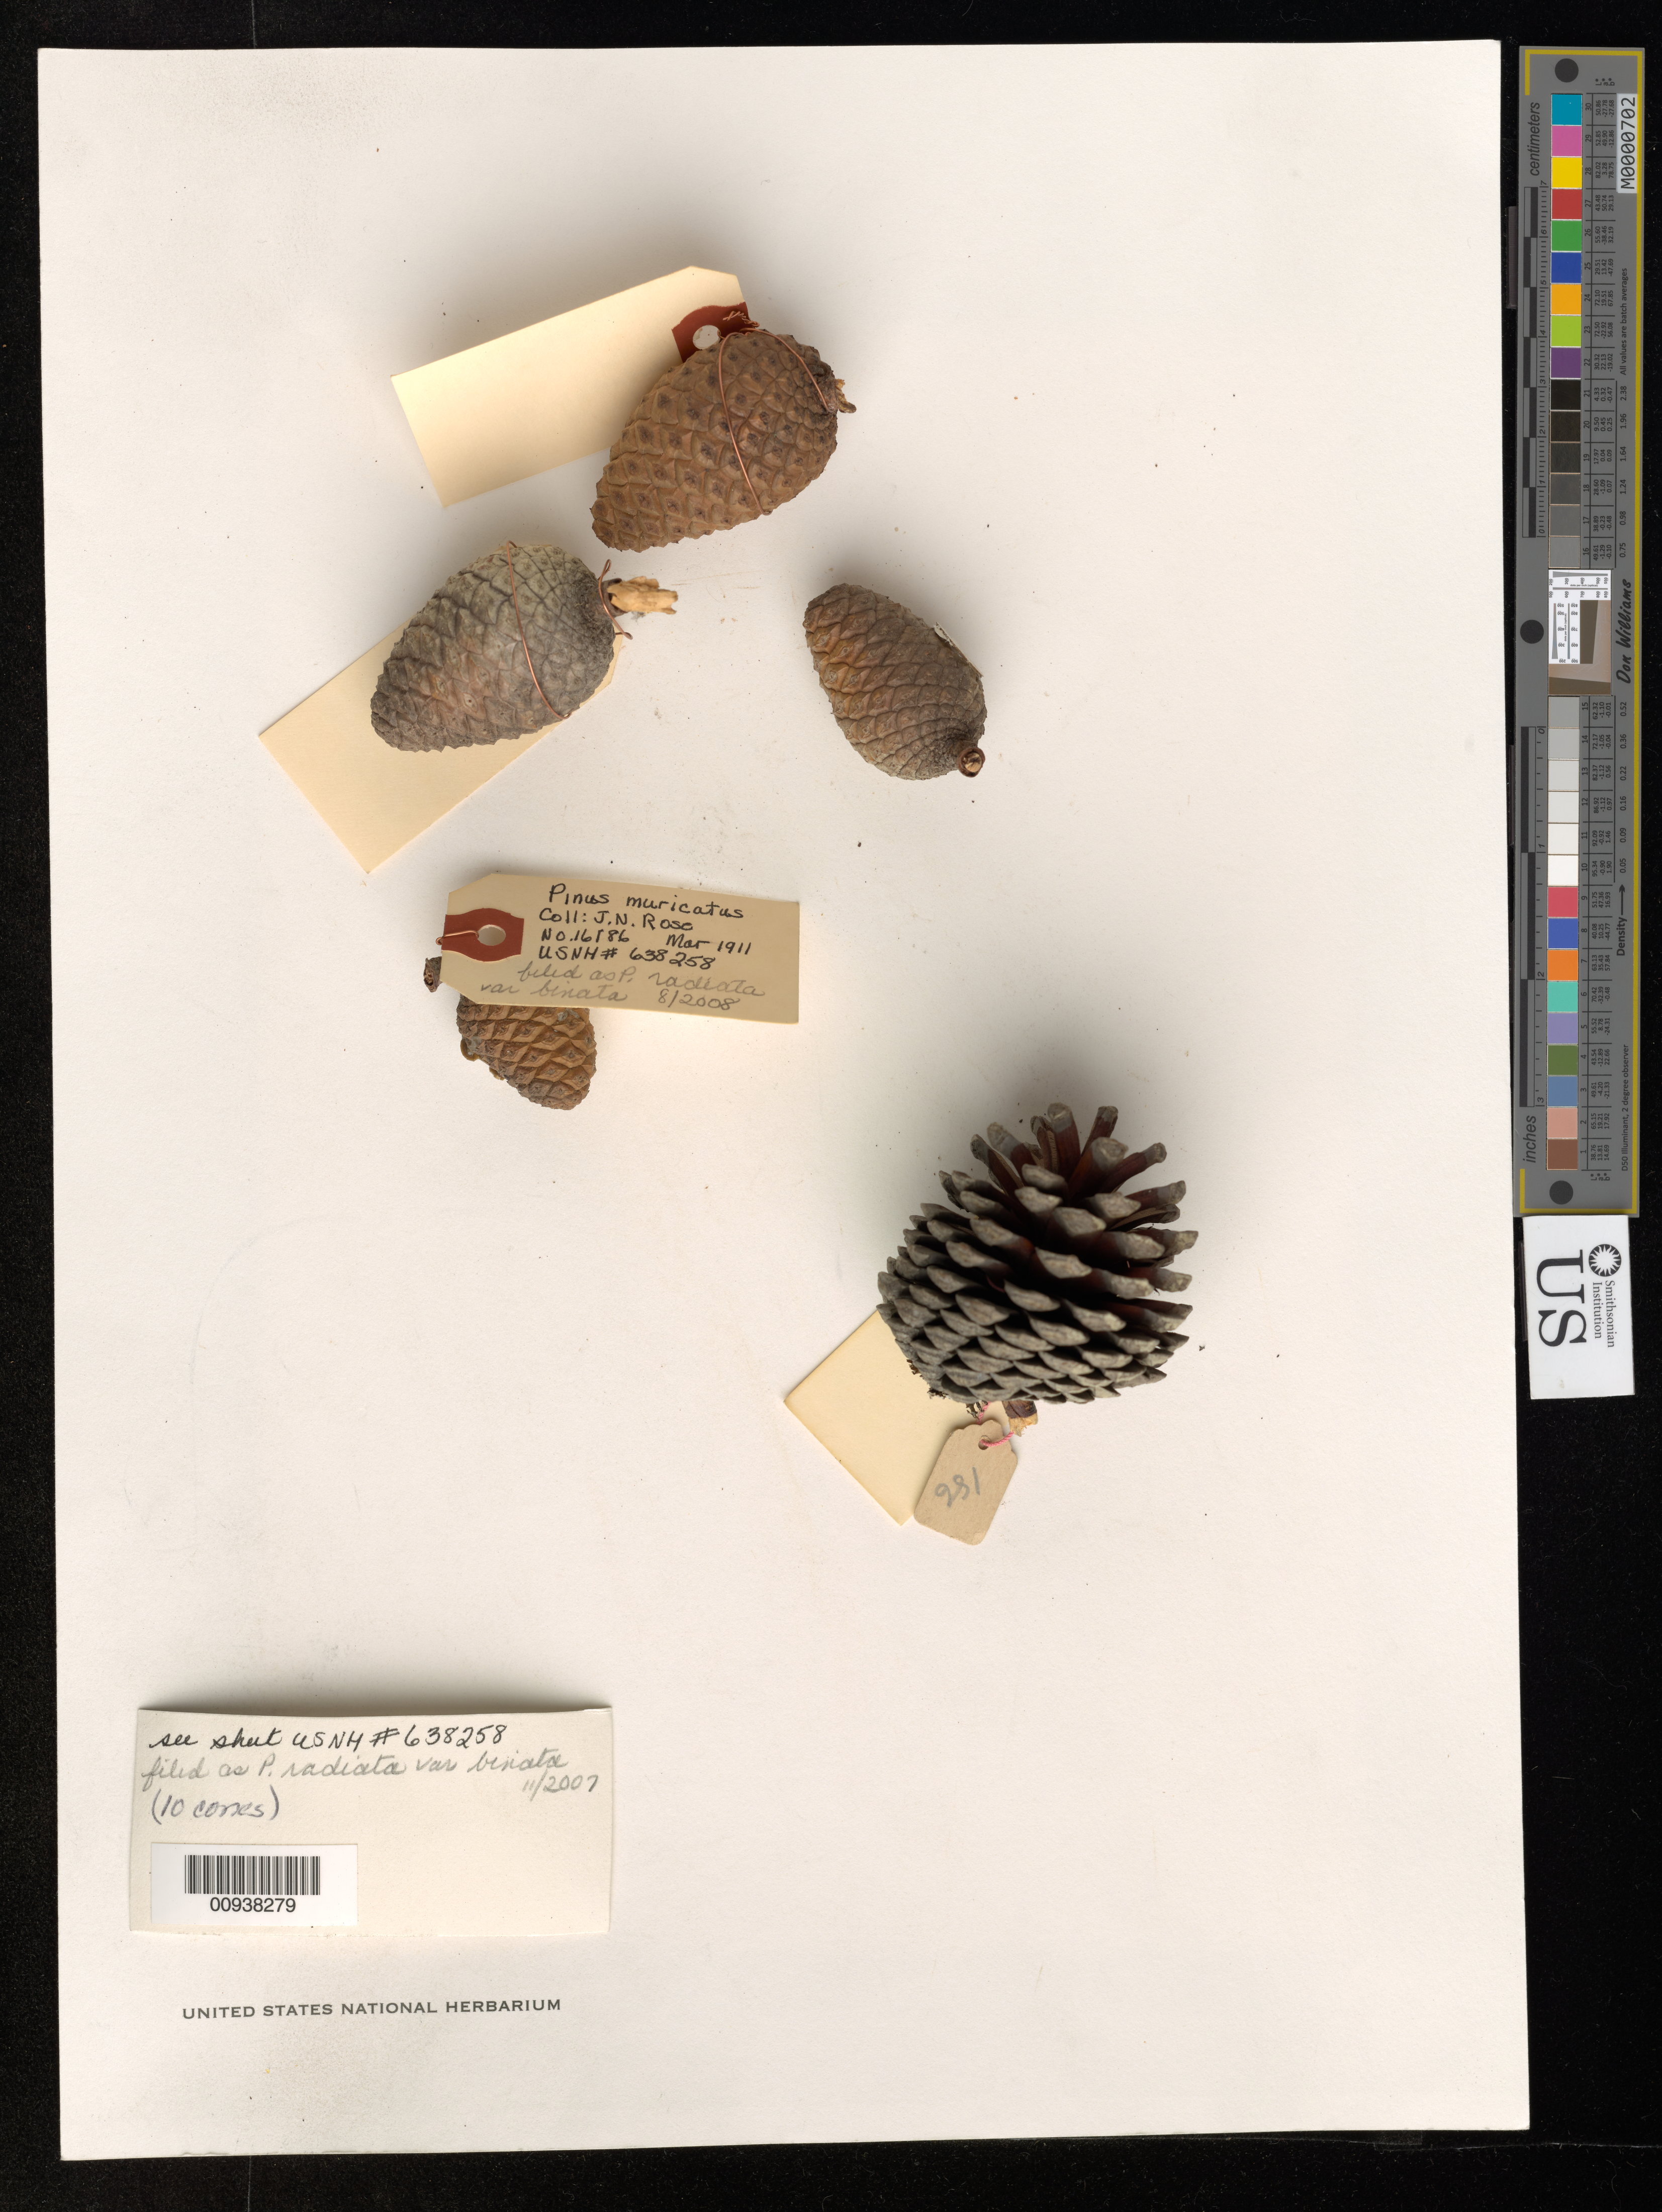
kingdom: Plantae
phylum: Tracheophyta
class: Pinopsida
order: Pinales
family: Pinaceae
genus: Pinus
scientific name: Pinus radiata var. binata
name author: (Engelm.) Lemmon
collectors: J. N. Rose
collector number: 16186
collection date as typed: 12 Mar 1911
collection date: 1911-03-12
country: Mexico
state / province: Baja California Norte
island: Cedros I.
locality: Cedros Island. Lower California.